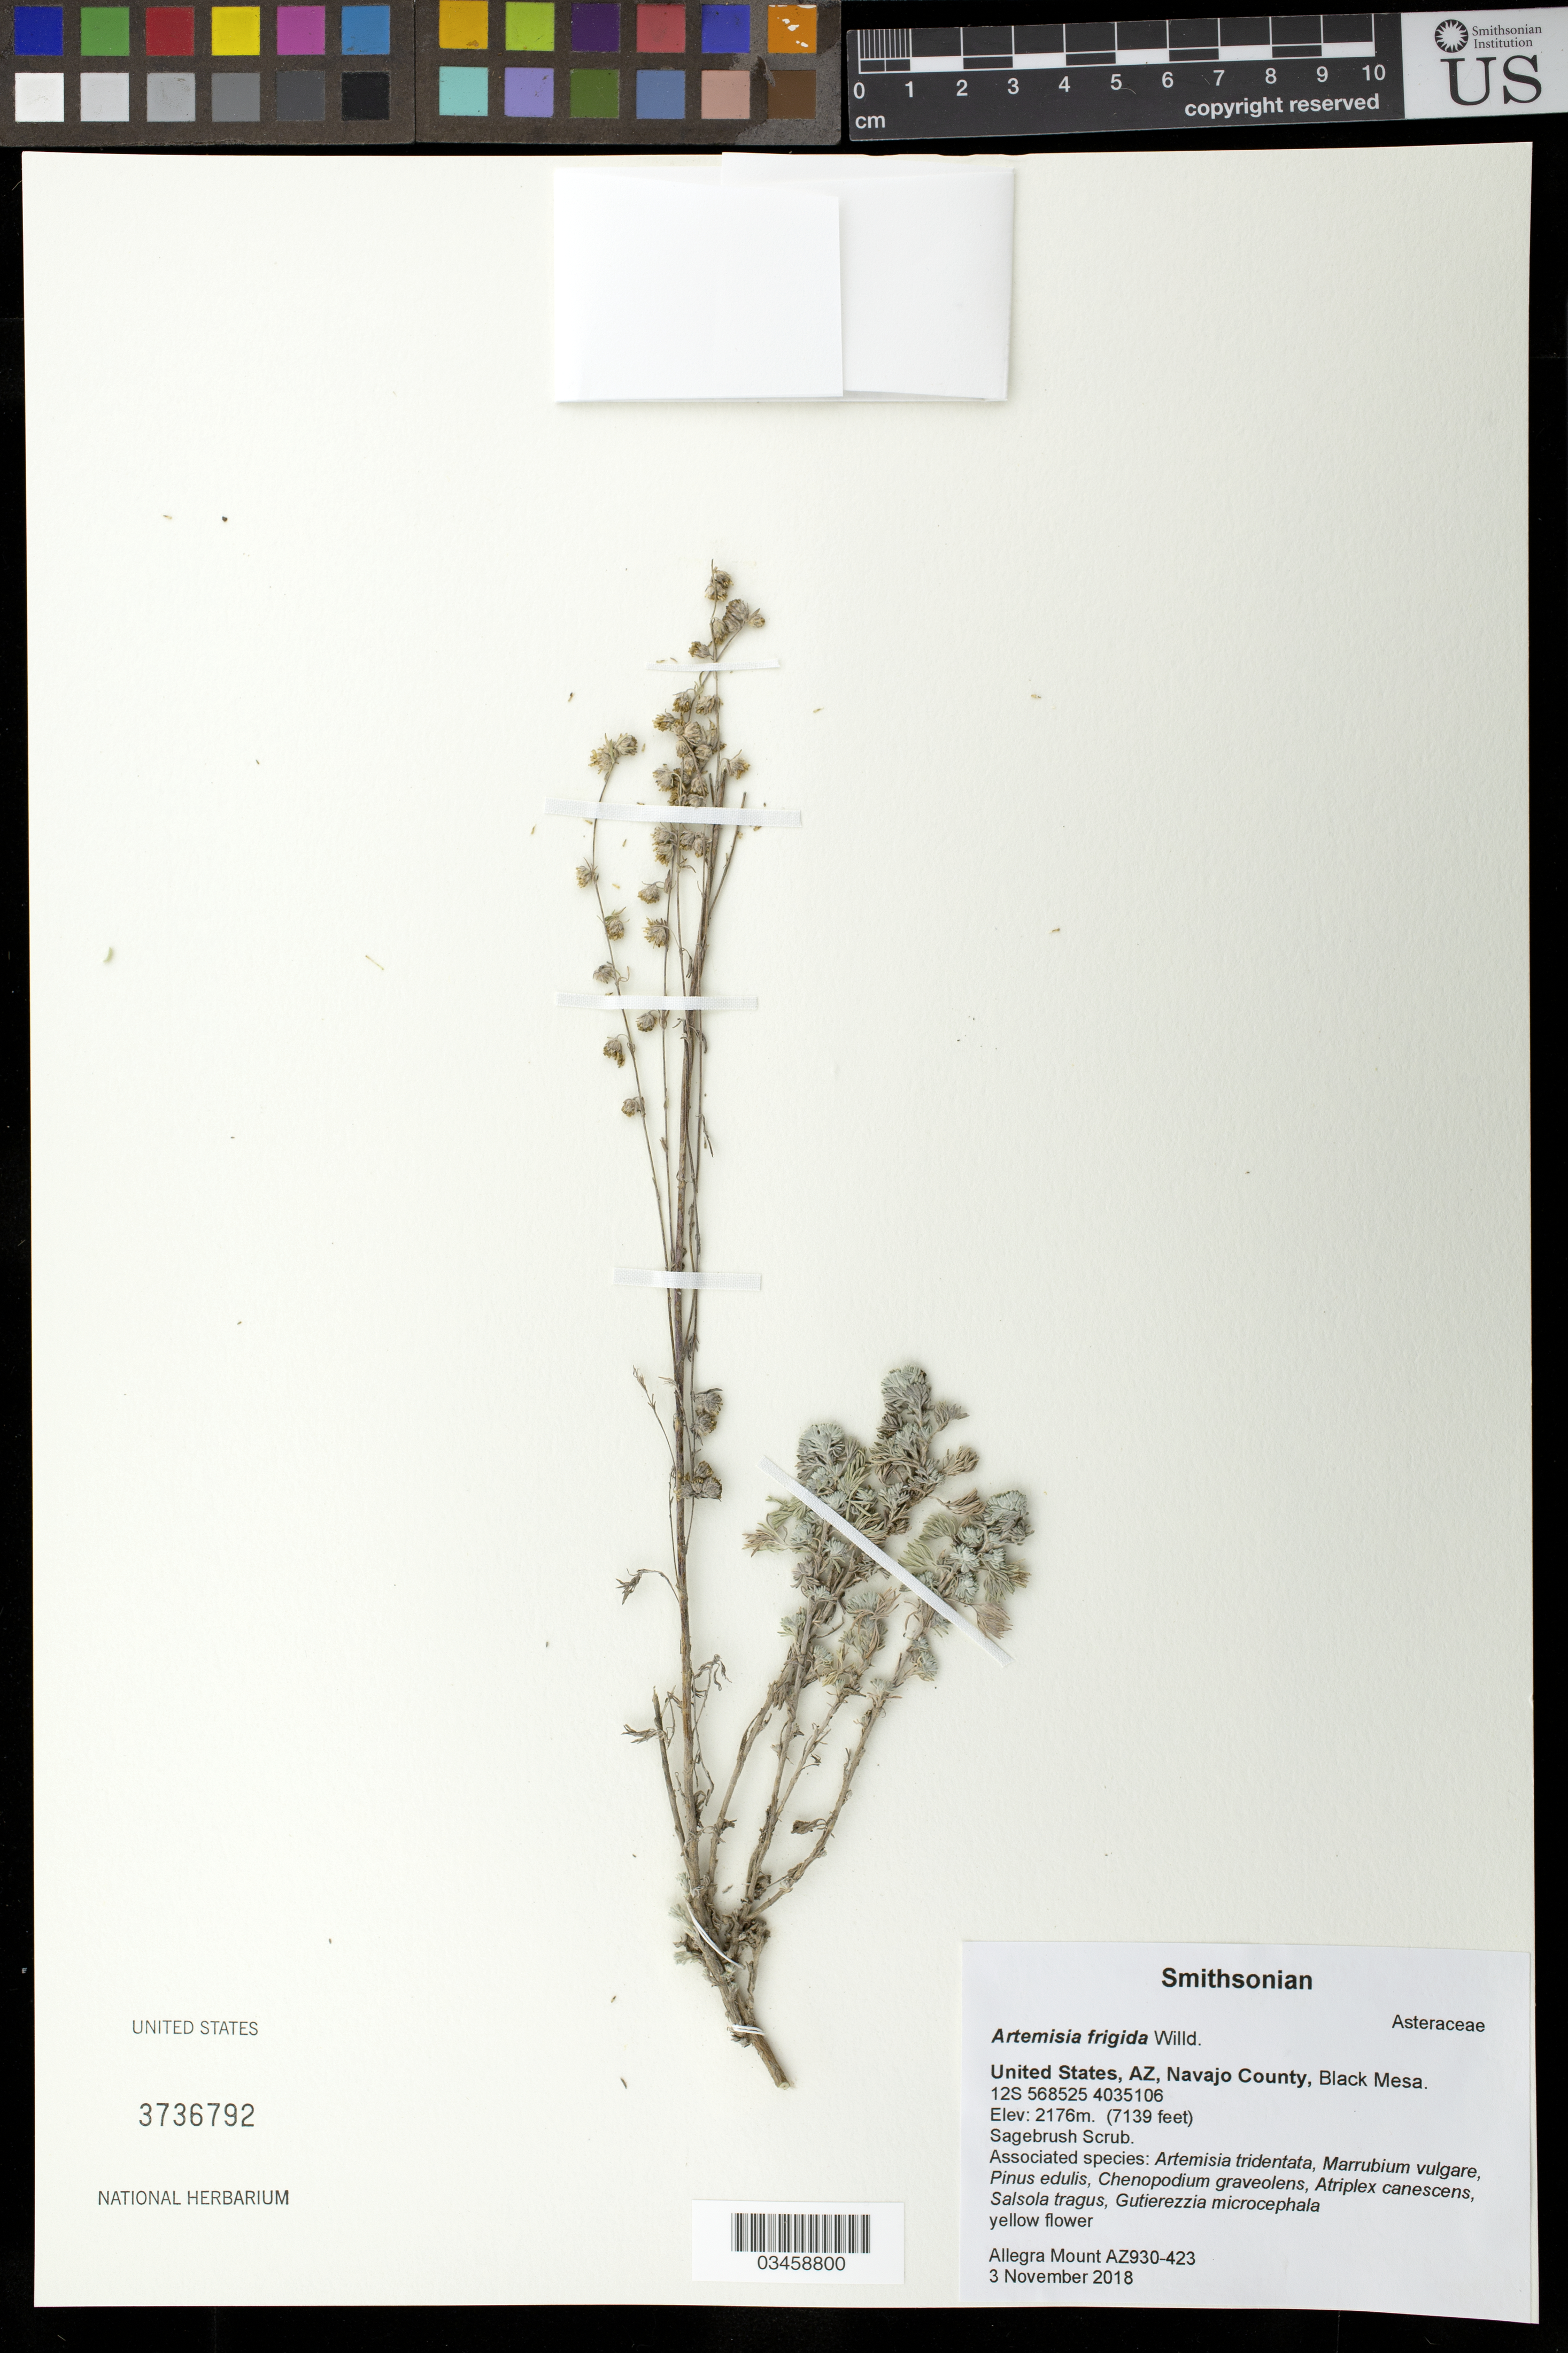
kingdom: Plantae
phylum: Tracheophyta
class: Magnoliopsida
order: Asterales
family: Asteraceae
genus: Artemisia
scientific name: Artemisia frigida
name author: Willd.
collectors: A. Mount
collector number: AZ930-423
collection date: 2018-11-03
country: United States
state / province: Arizona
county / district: Navajo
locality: Black Mesa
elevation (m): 2176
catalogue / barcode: US 3736792